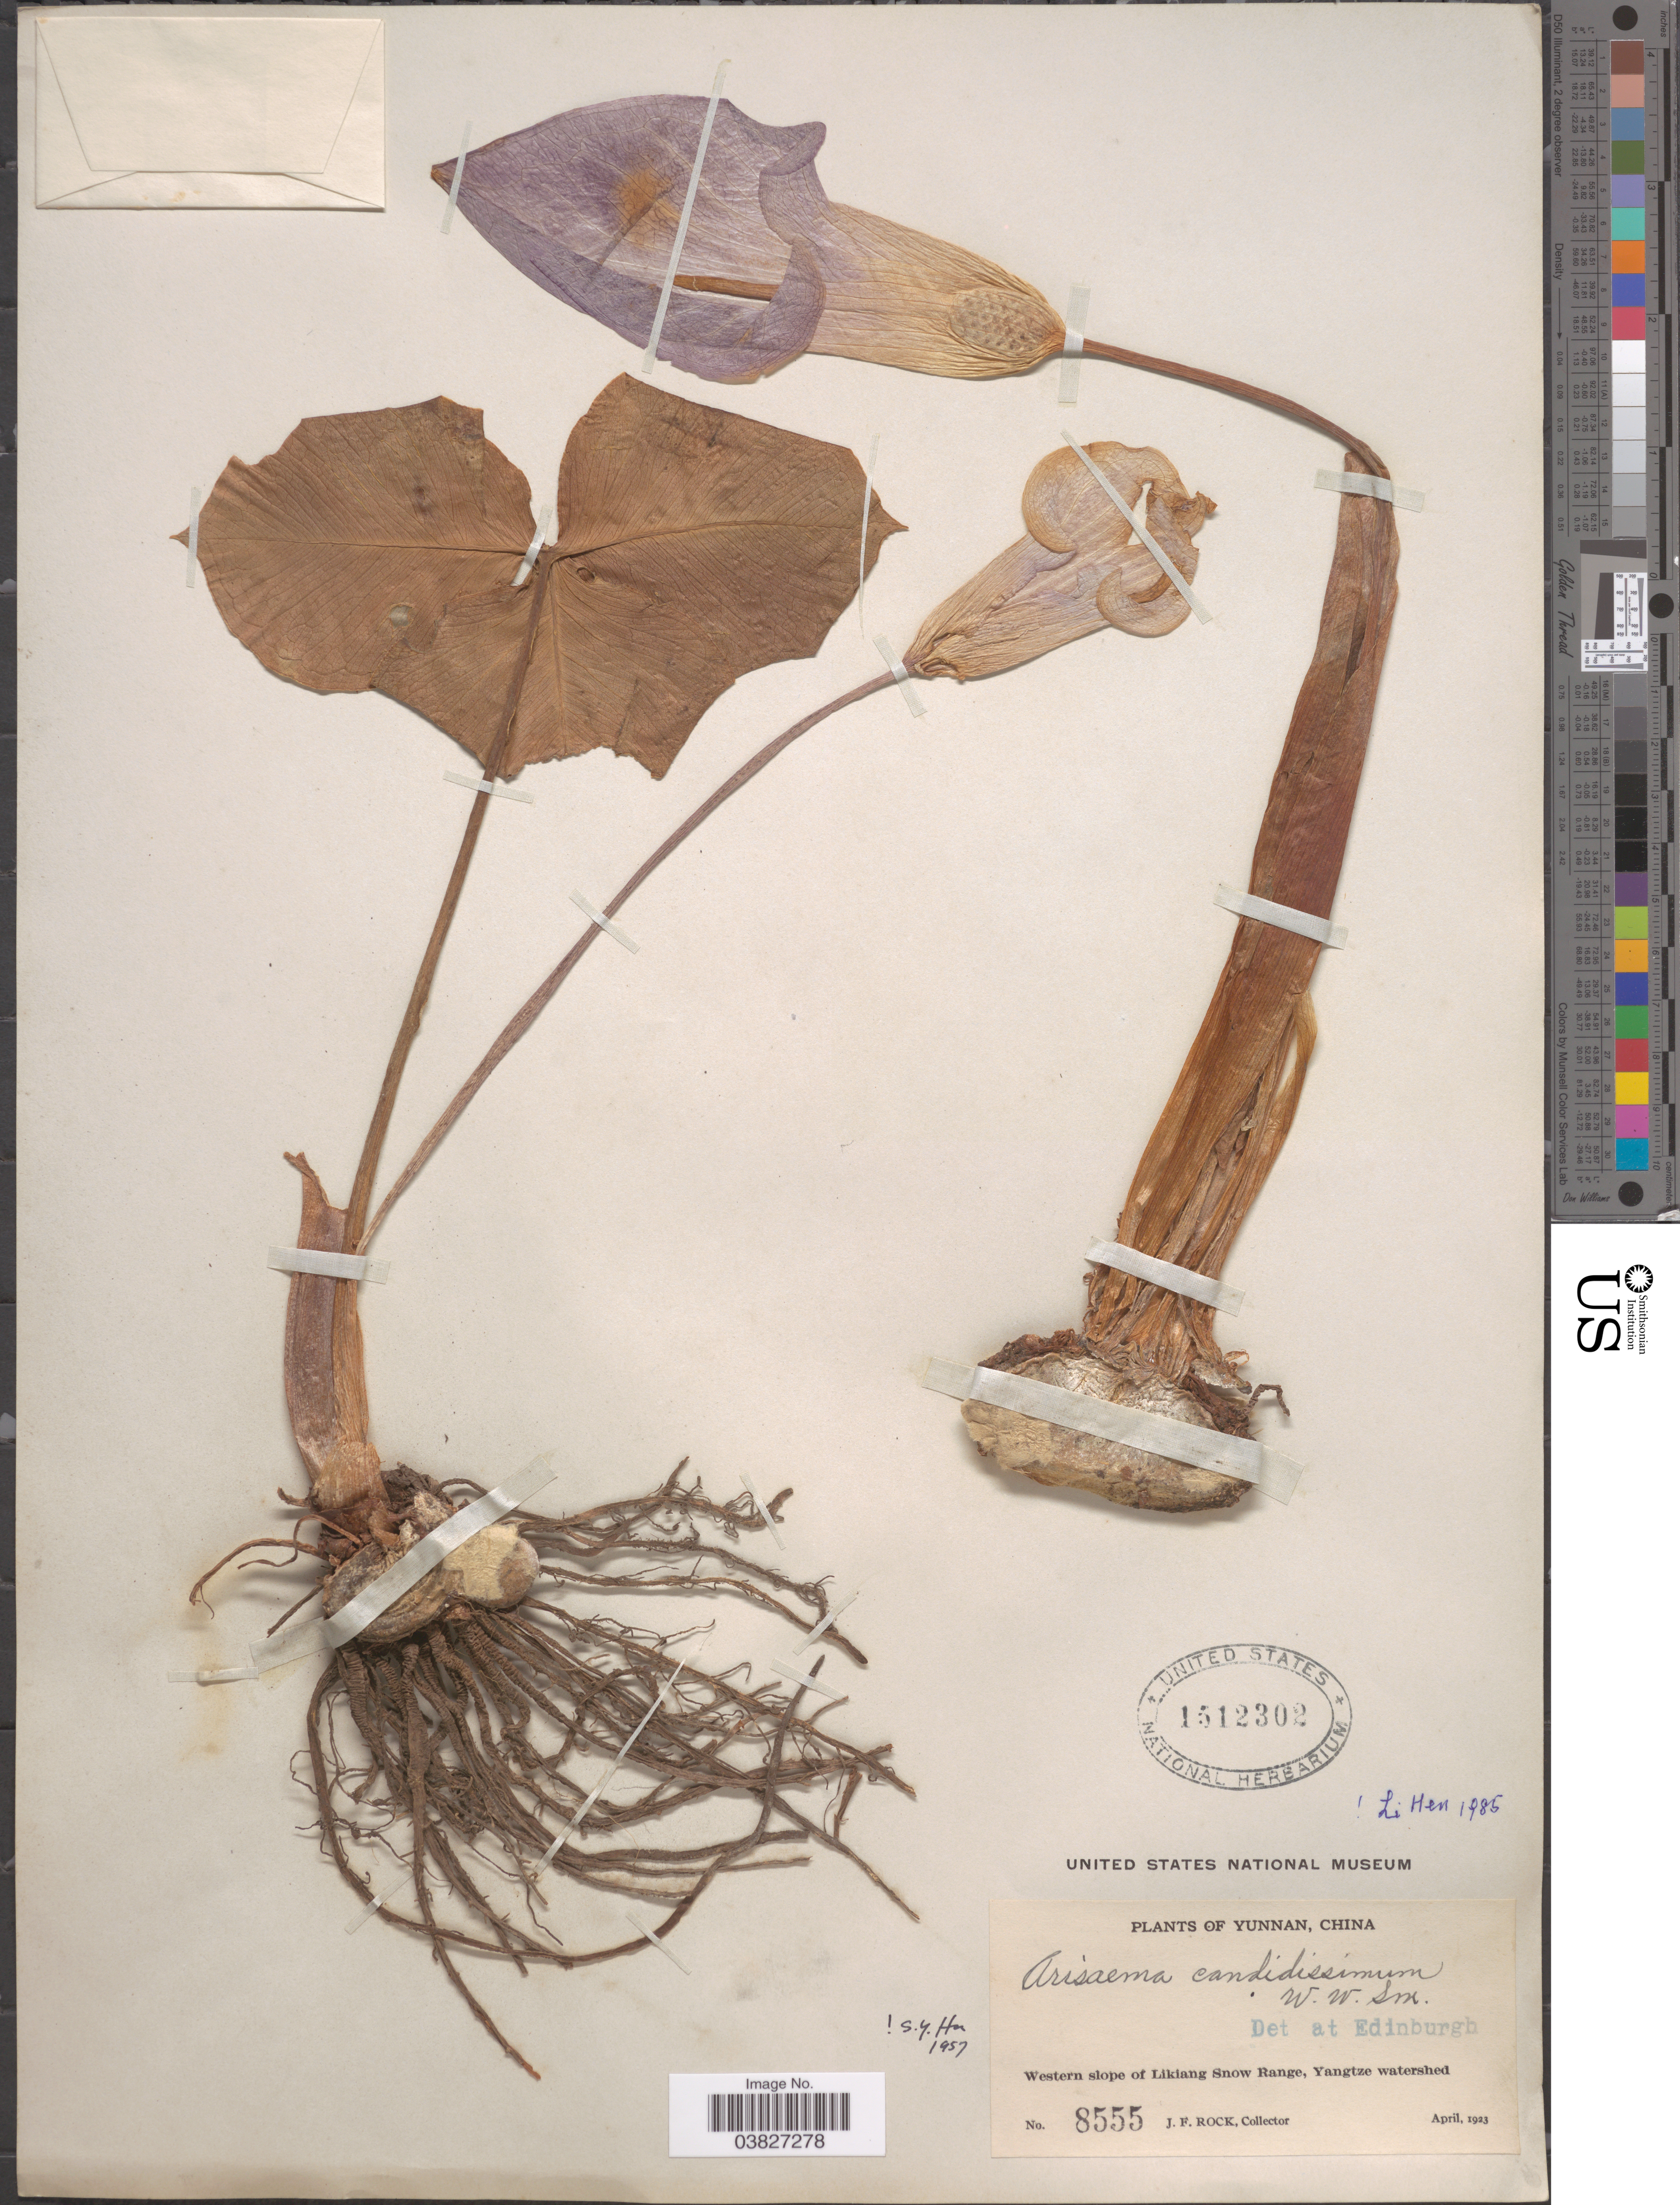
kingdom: Plantae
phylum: Tracheophyta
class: Liliopsida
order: Alismatales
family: Araceae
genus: Arisaema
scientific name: Arisaema candidissimum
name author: W.W. Sm.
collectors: J. Rock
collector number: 8555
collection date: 1923-04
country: China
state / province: Yunnan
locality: Western slope of Likiang Snow Range, Yangtze watershed.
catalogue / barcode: US 1512302